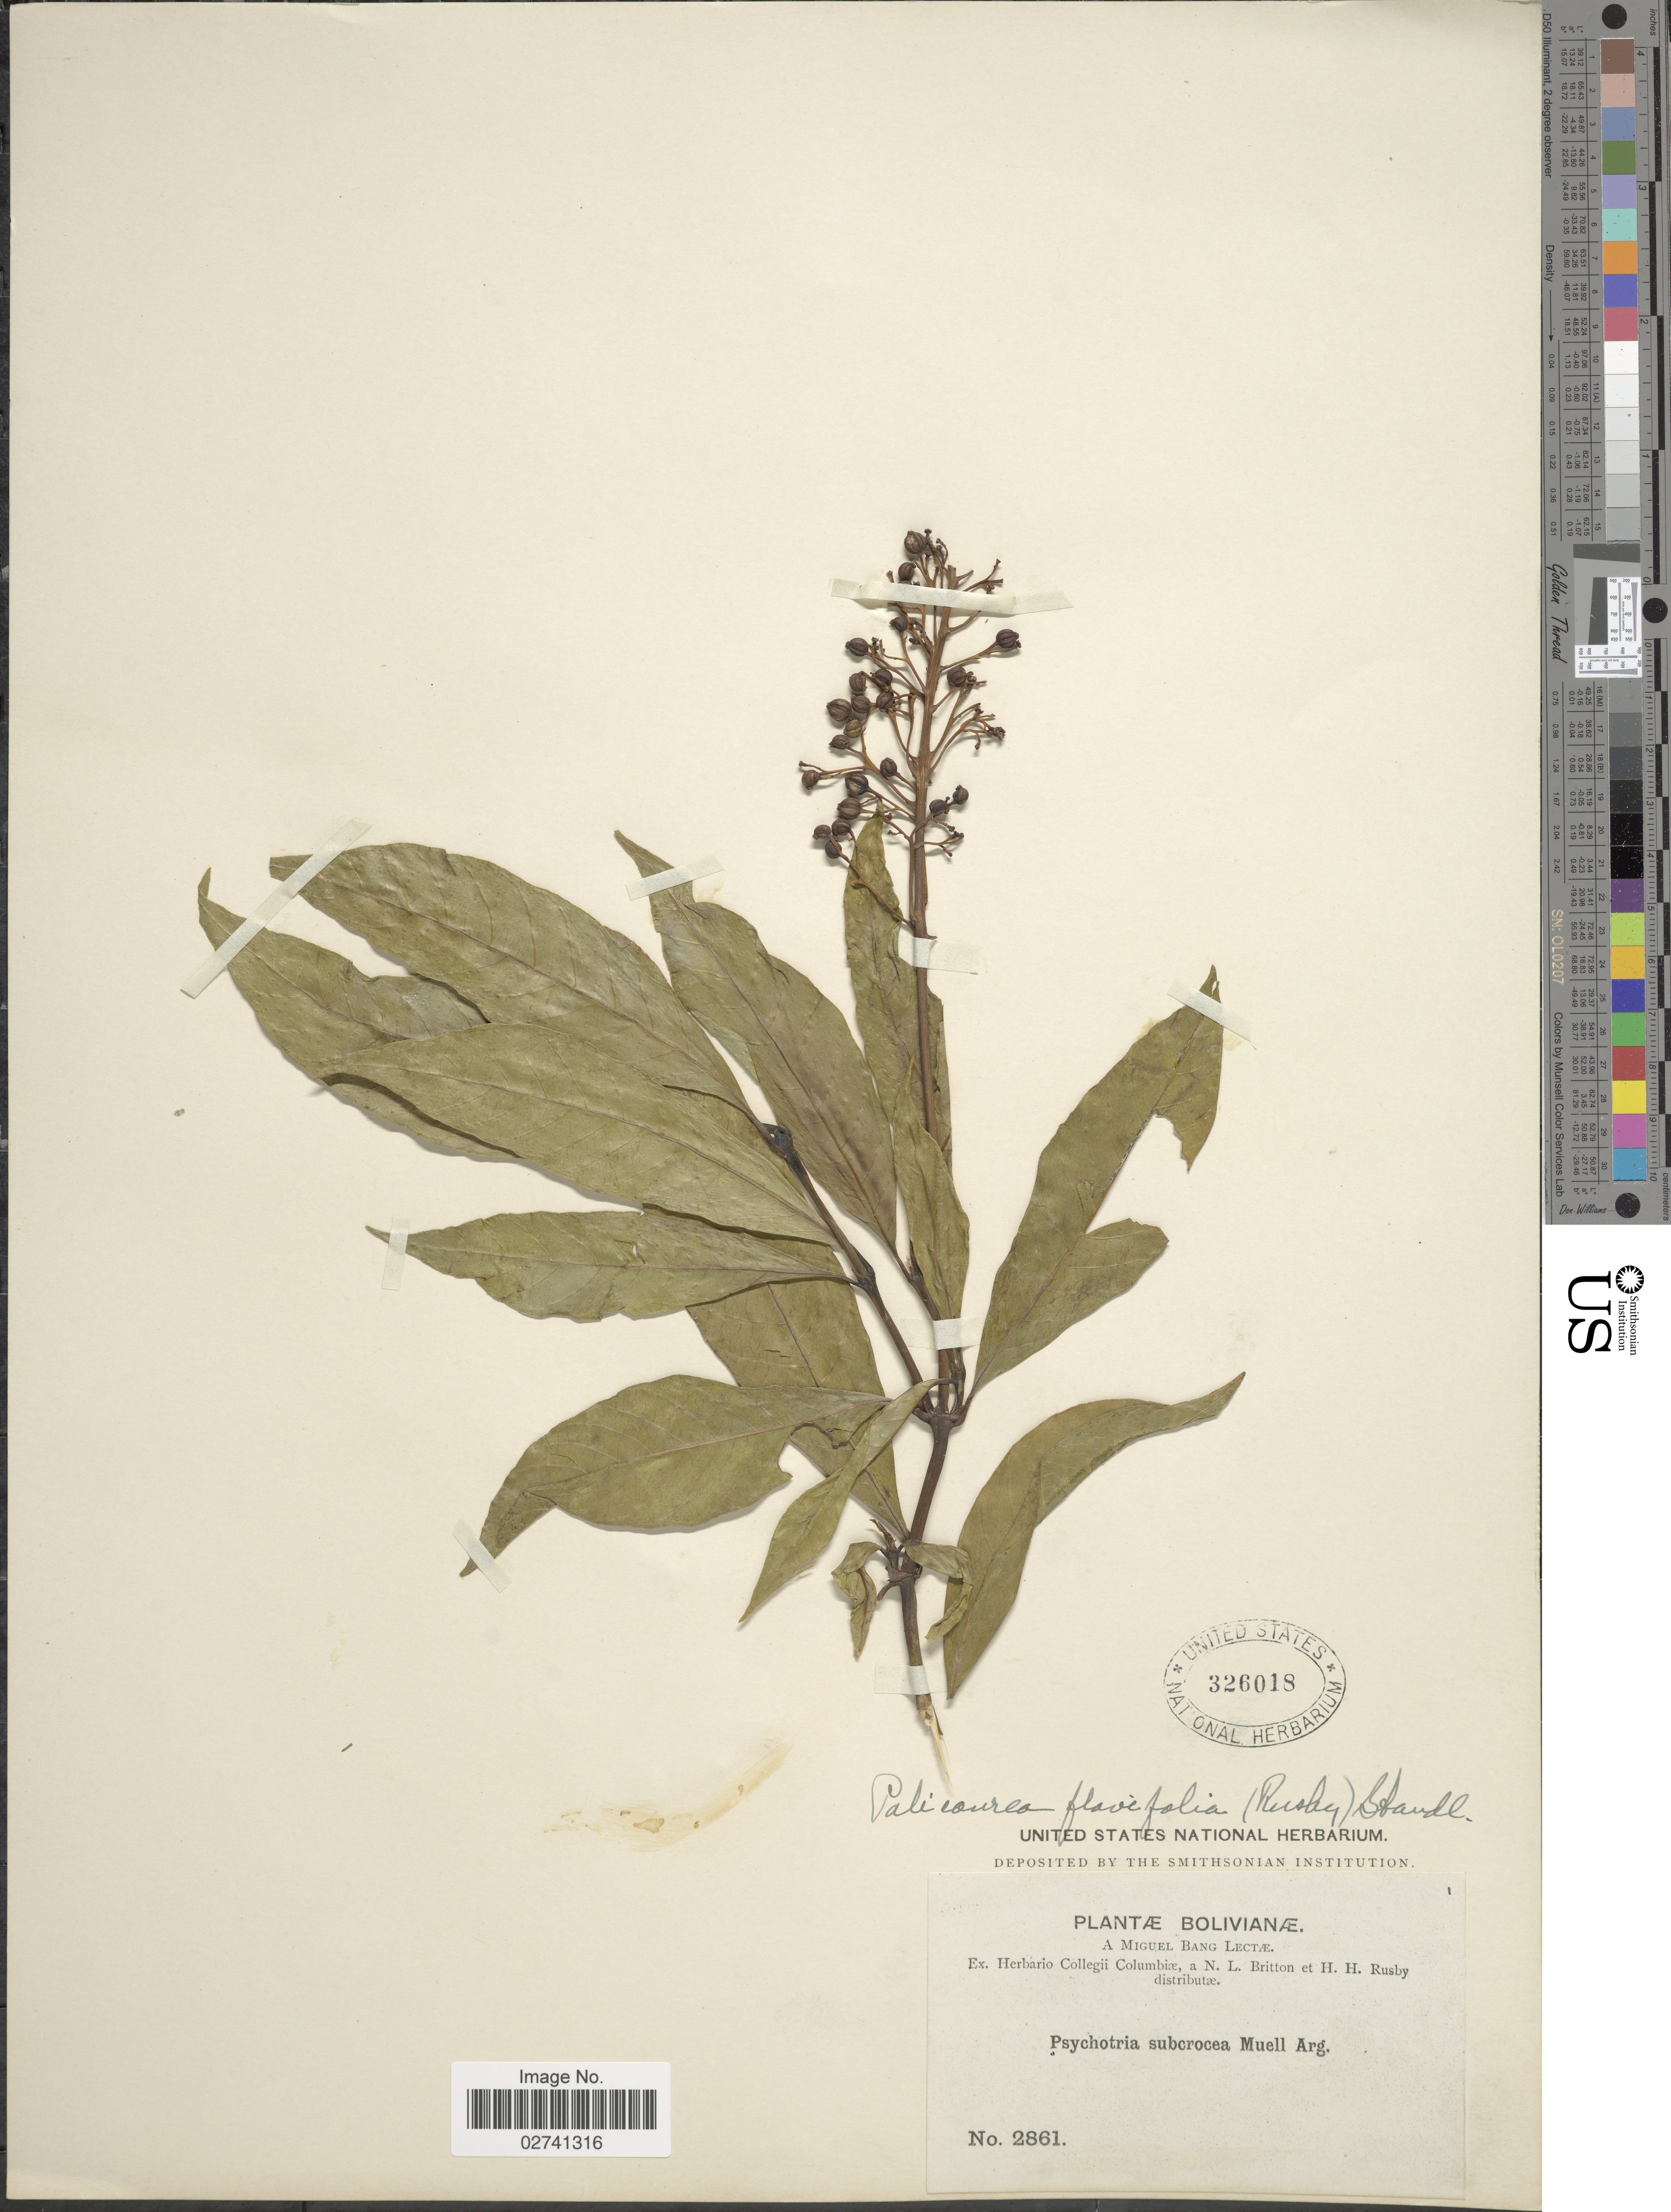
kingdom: Plantae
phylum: Tracheophyta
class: Magnoliopsida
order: Gentianales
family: Rubiaceae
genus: Palicourea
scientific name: Palicourea flavifolia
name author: (Rusby) Standl.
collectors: M. Bang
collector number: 2861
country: Bolivia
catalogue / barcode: US 326018